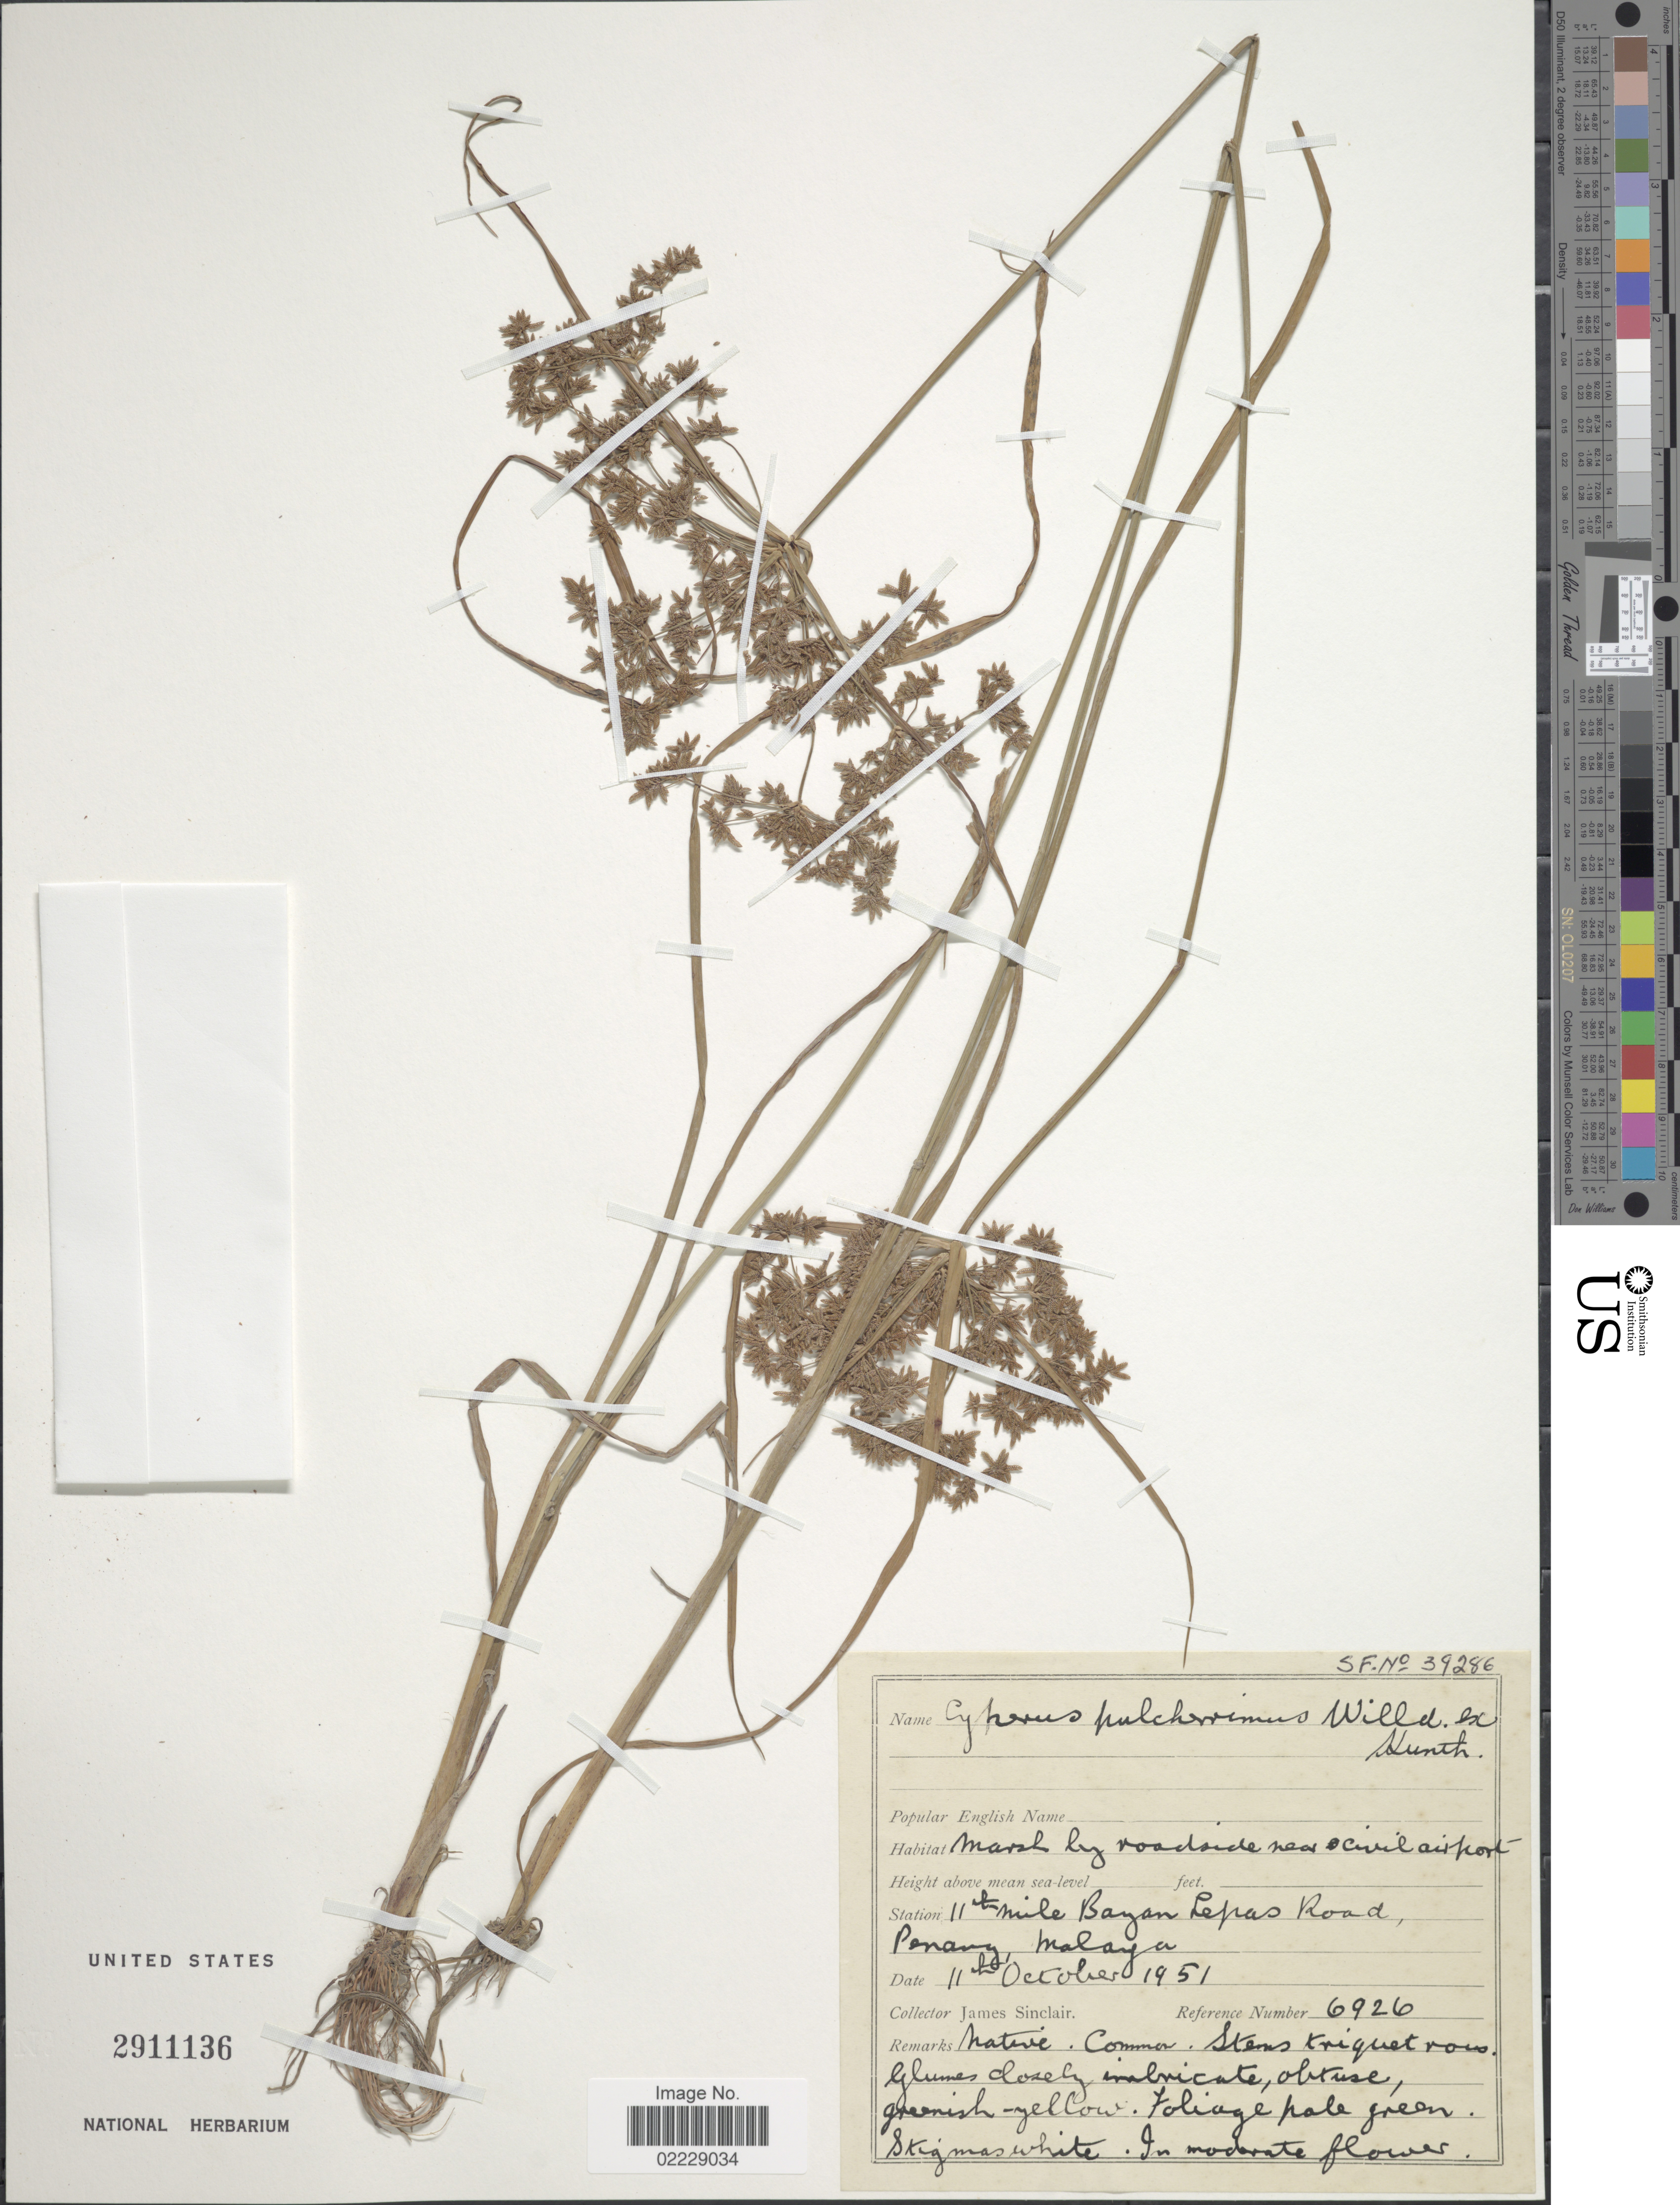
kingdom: Plantae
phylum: Tracheophyta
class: Liliopsida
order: Poales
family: Cyperaceae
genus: Cyperus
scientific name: Cyperus pulcherrimus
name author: Kunth ex Willd.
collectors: J. Sinclair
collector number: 6926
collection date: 1951-10-11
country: Malaysia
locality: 11th mile Bayan Lepas Road, Penang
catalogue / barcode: US 2911136